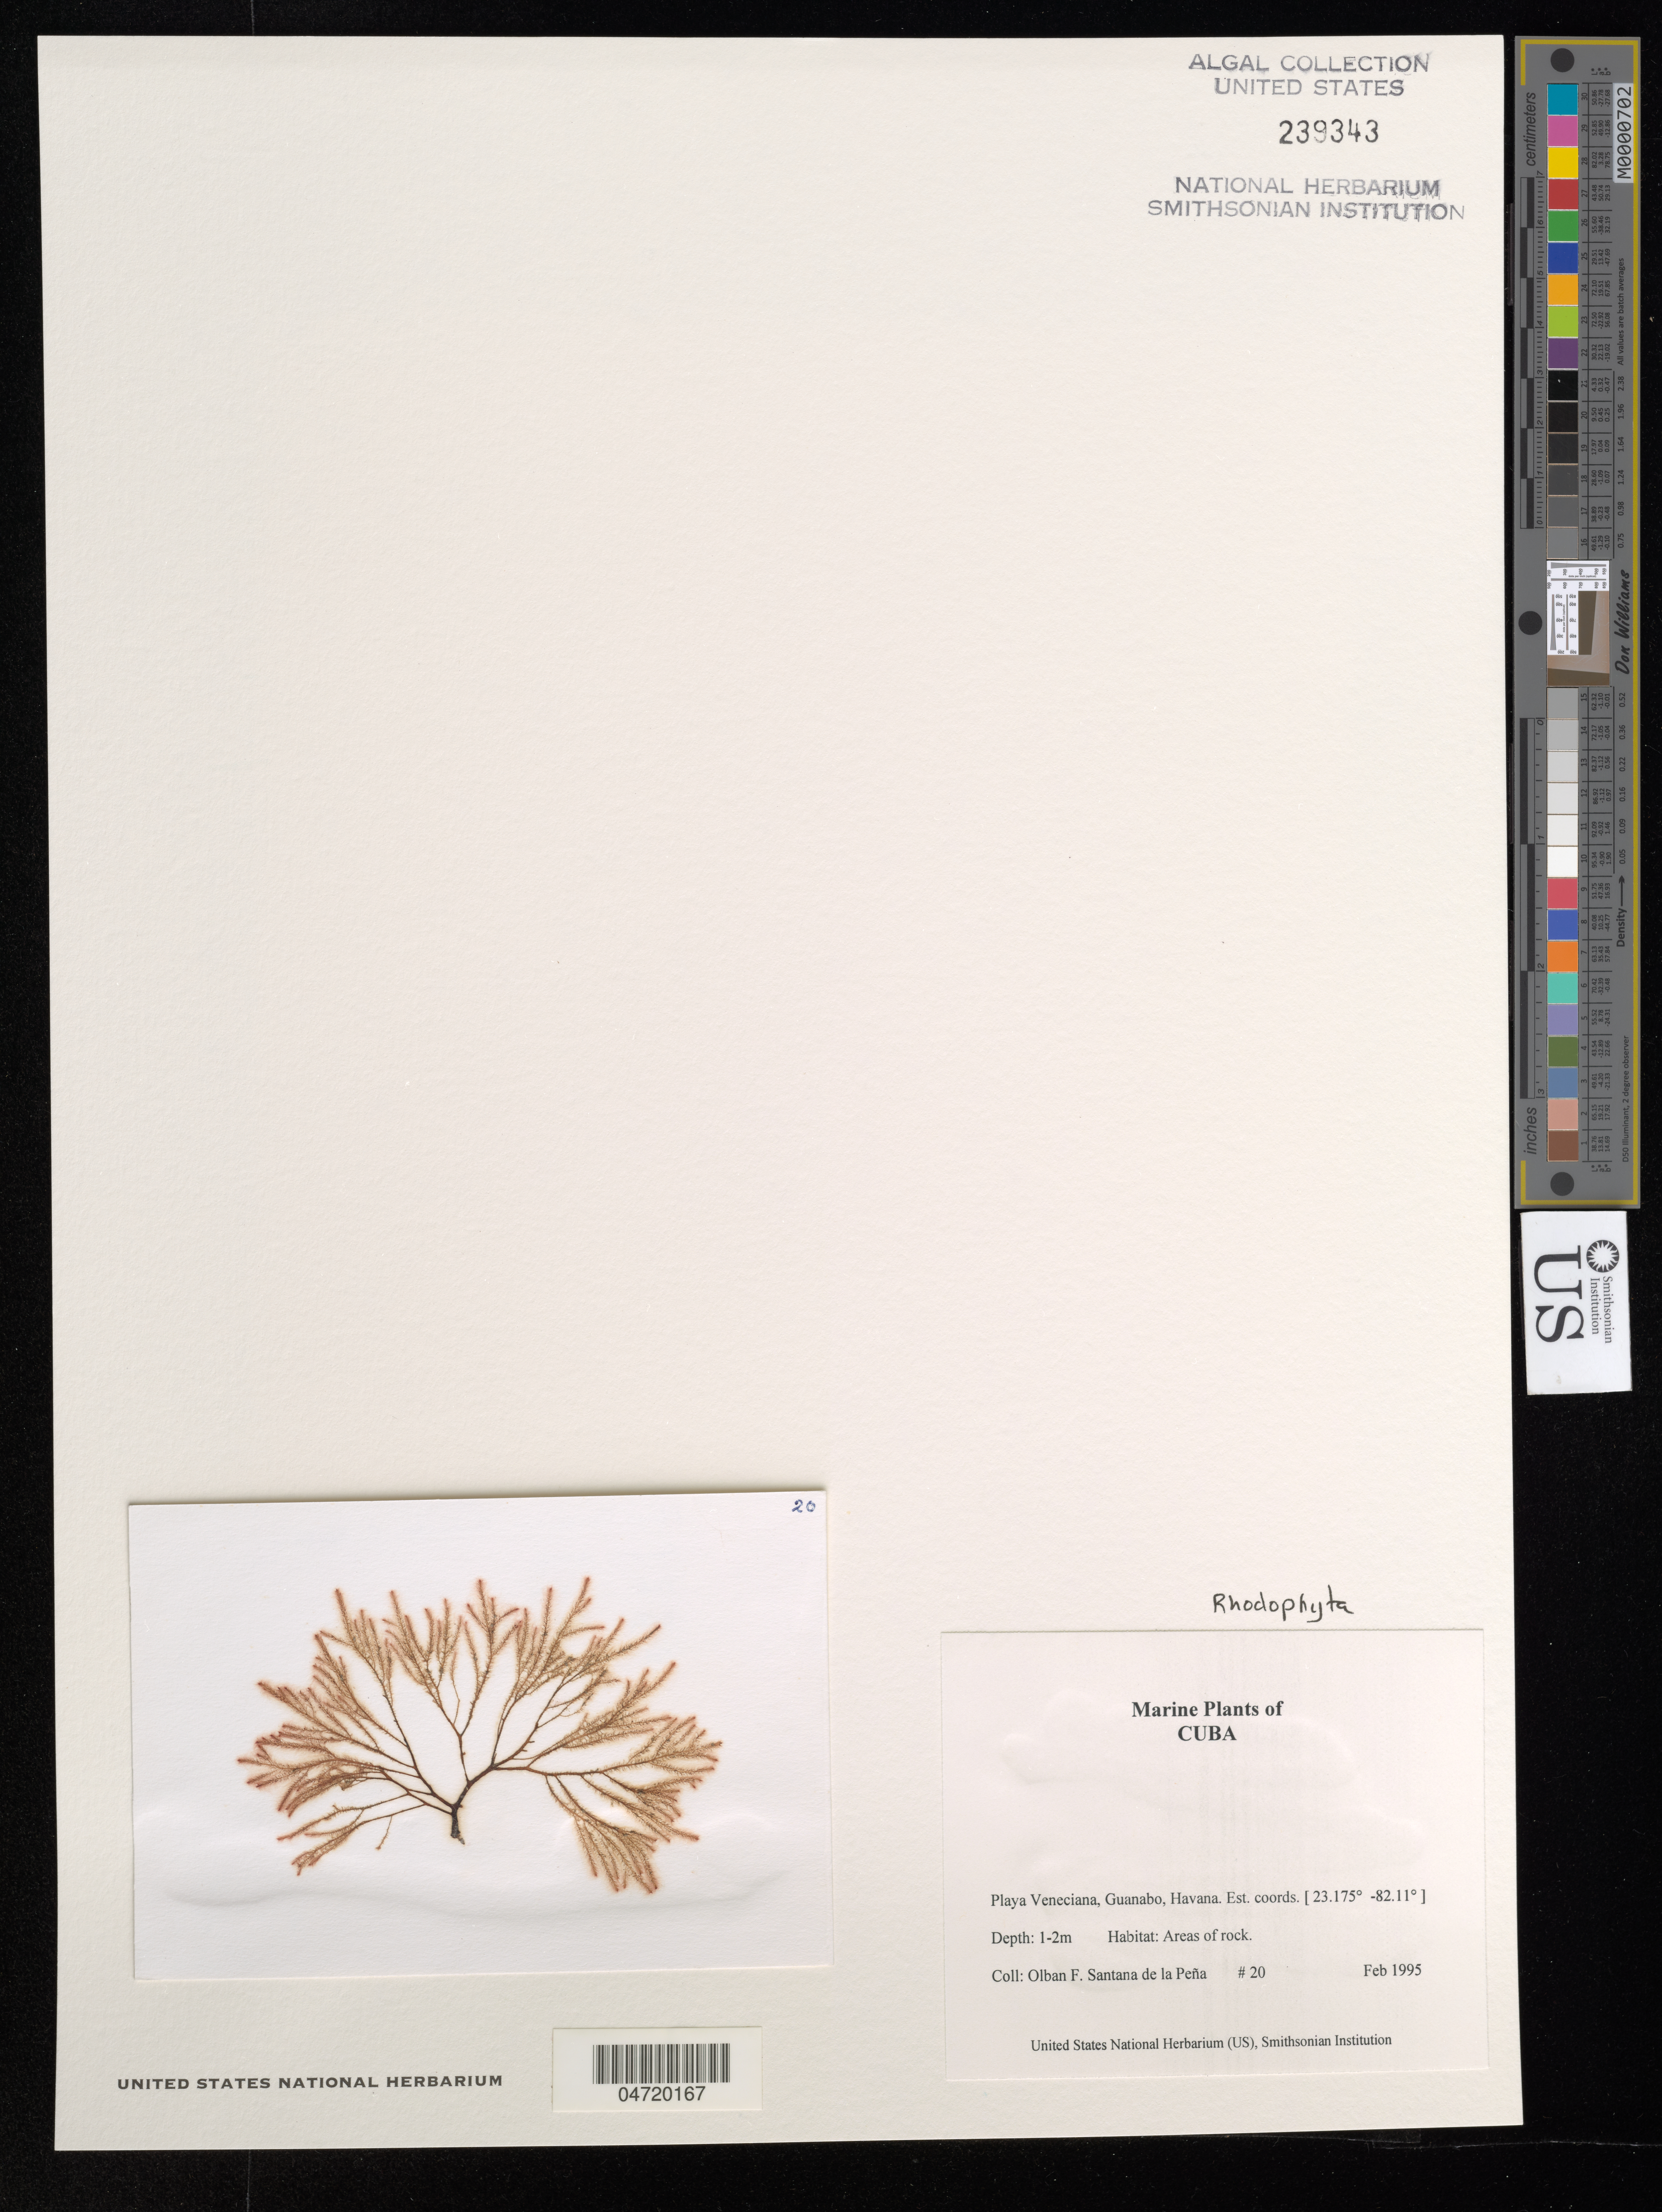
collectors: O. Santana de la Peña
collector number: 20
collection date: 1995-02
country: Cuba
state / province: La Habana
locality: Playa Veneciana, Guanabo, Havana.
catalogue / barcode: US 239343